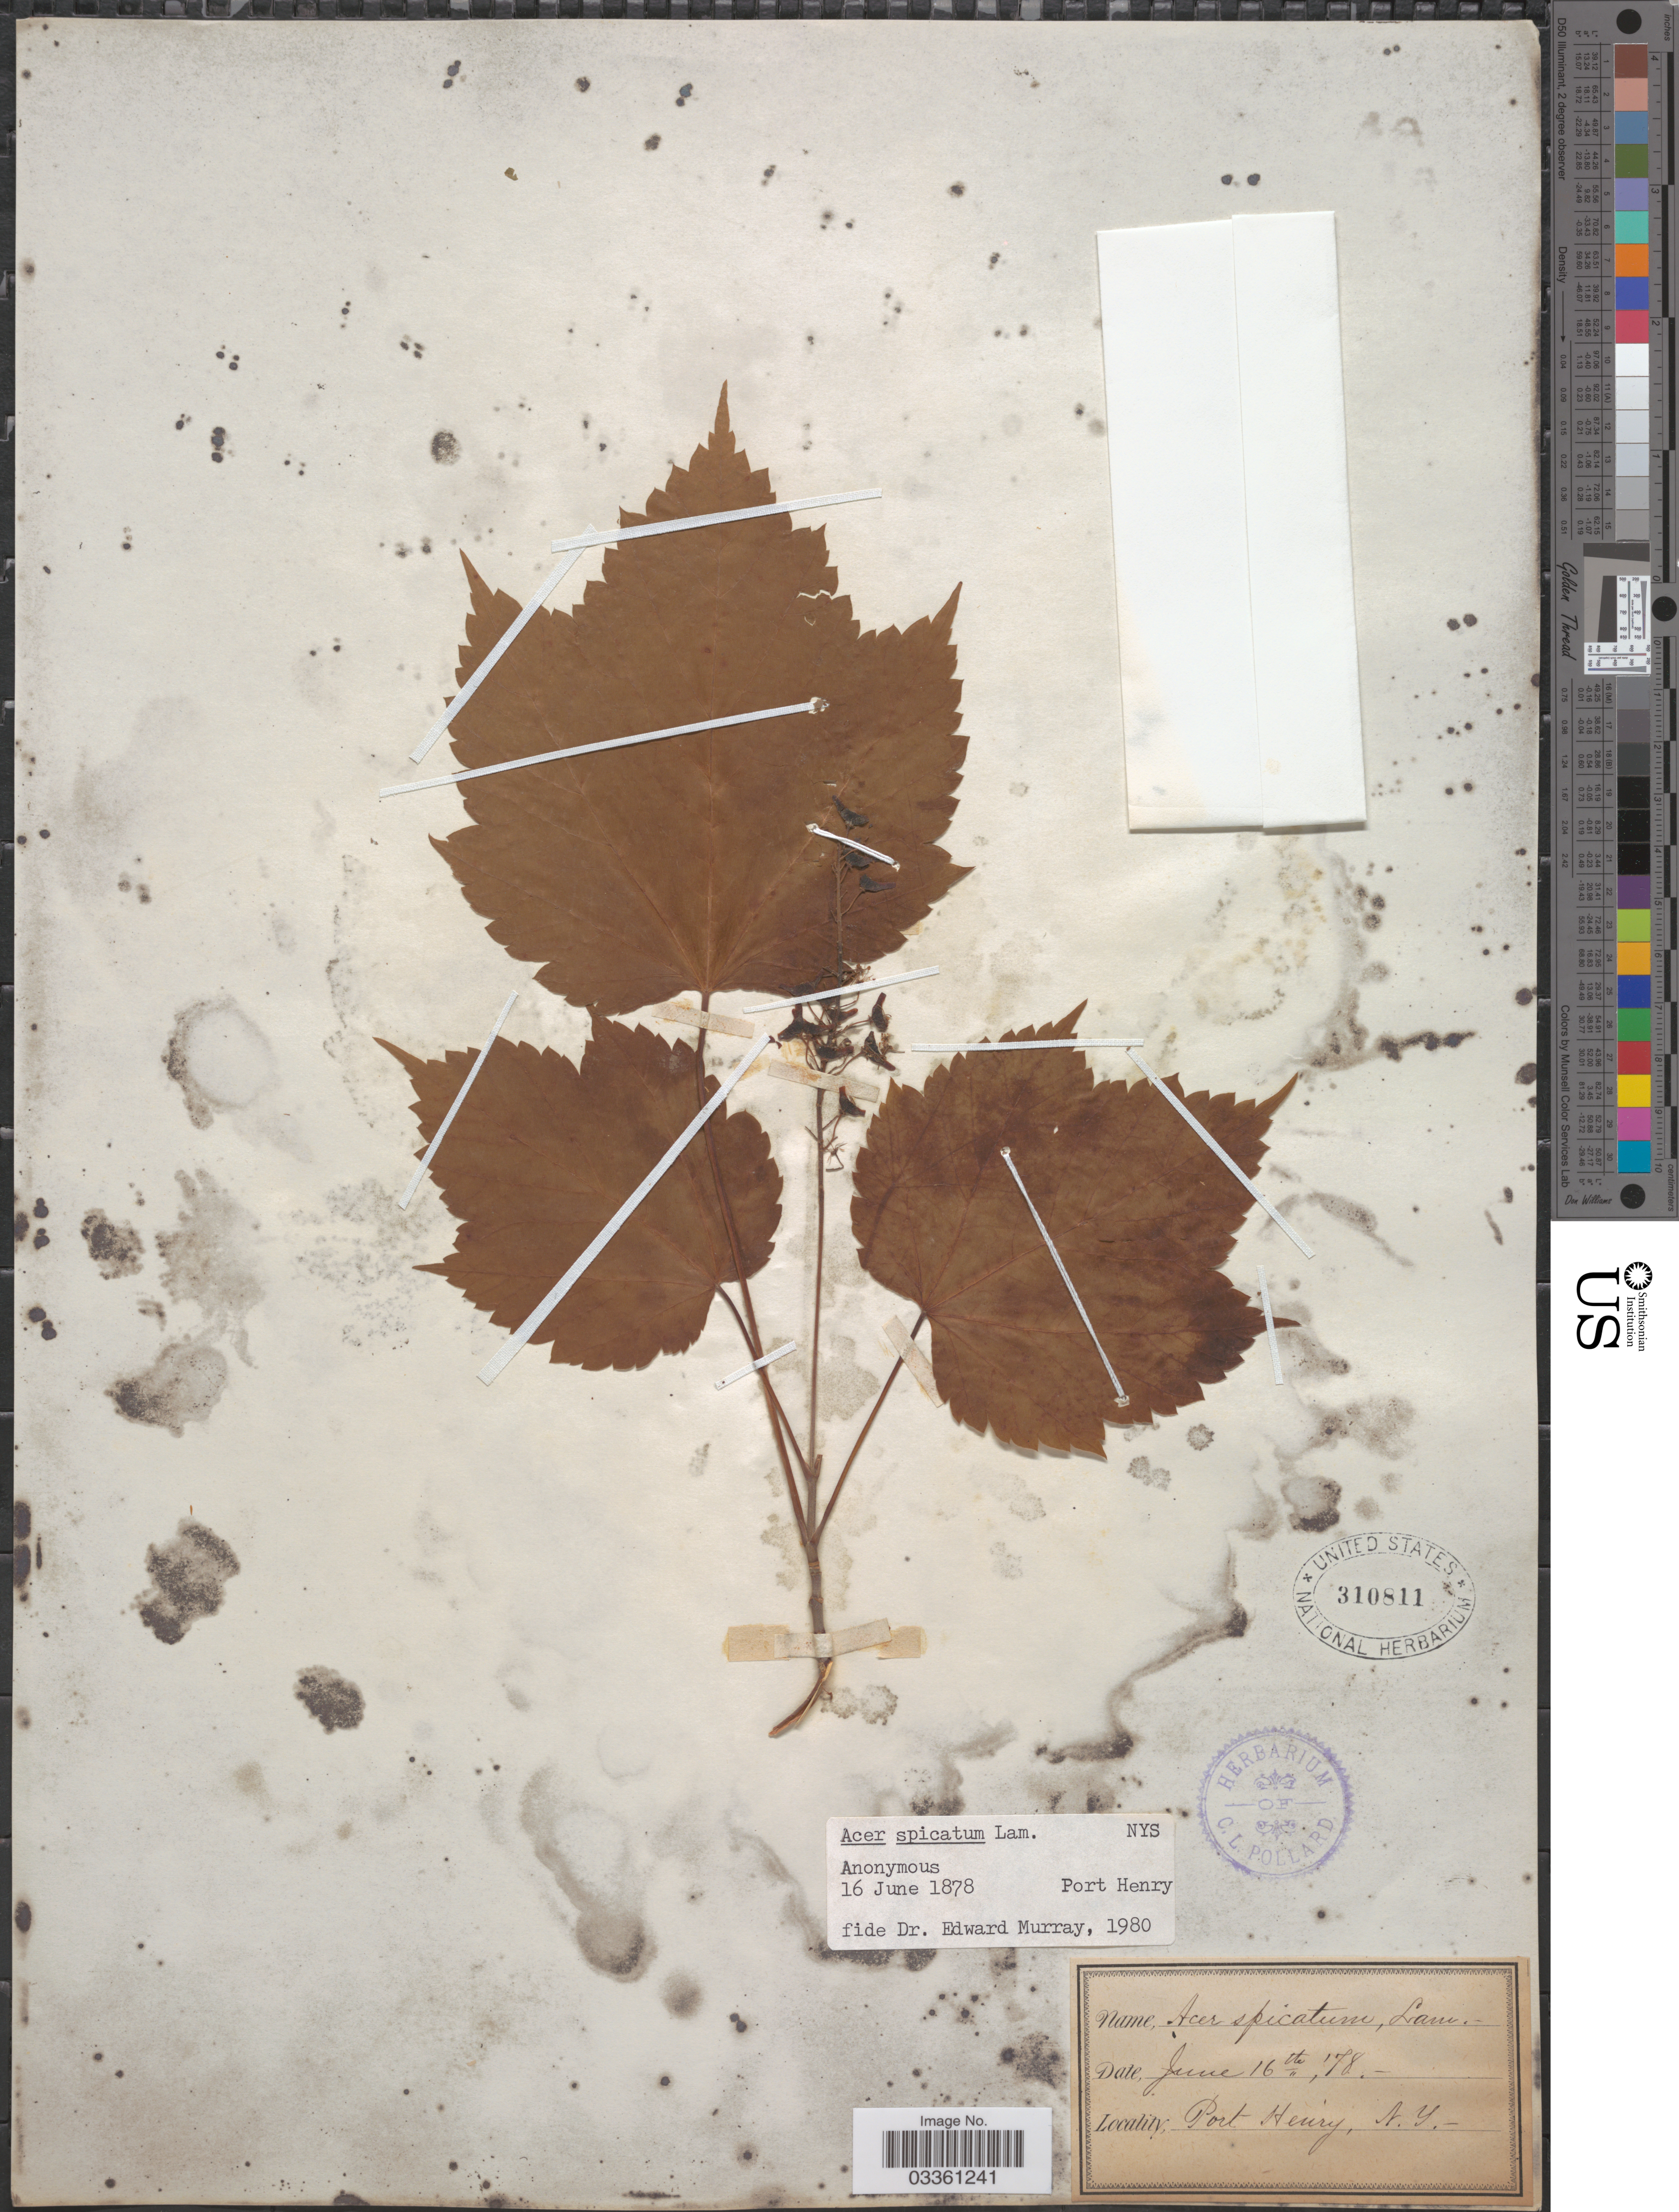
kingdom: Plantae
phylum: Tracheophyta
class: Magnoliopsida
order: Sapindales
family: Sapindaceae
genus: Acer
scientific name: Acer spicatum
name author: Lam.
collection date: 1878-06-16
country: United States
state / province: New York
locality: Port Henry.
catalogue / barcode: US 310811